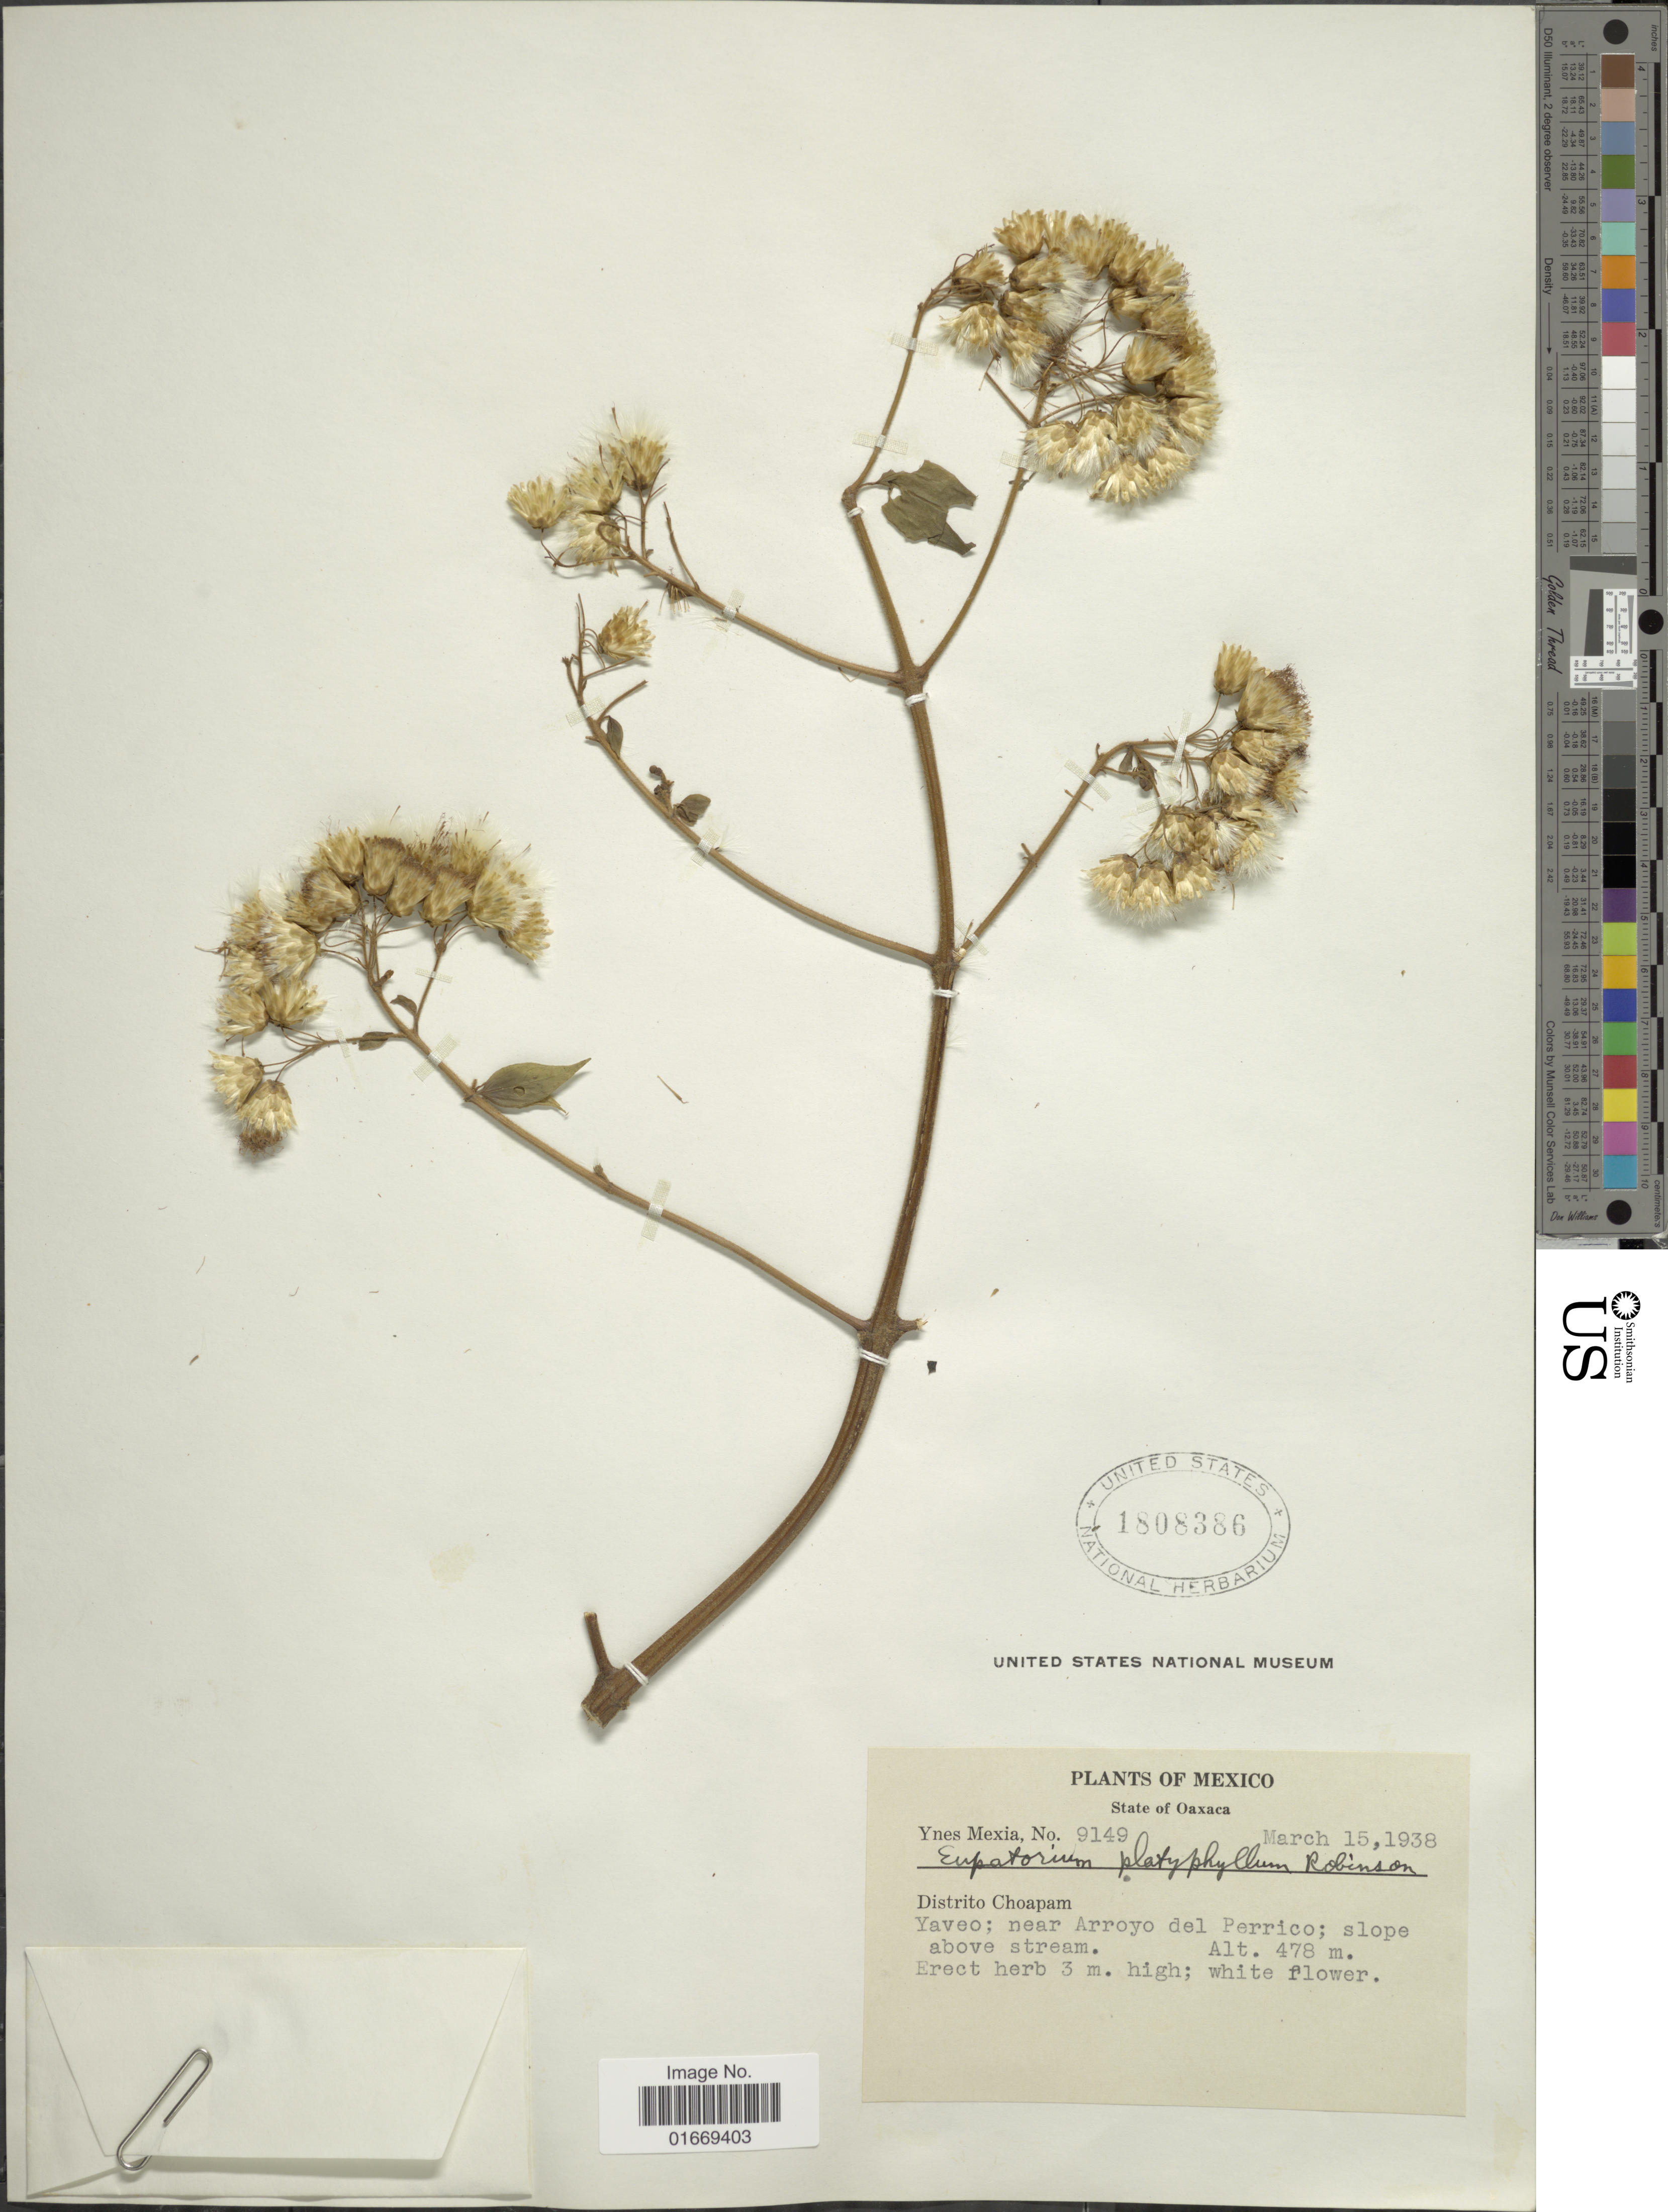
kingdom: Plantae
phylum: Tracheophyta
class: Magnoliopsida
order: Asterales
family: Asteraceae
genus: Bartlettina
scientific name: Bartlettina platyphylla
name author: (B.L. Rob.) R.M. King & H. Rob.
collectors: Y. Mexia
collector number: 9149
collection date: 1938-03-15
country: Mexico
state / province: Oaxaca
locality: Distrito Choapam, Yaveo; near Arroyo del Perrico; slope above stream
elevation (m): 478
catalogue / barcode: US 1808386